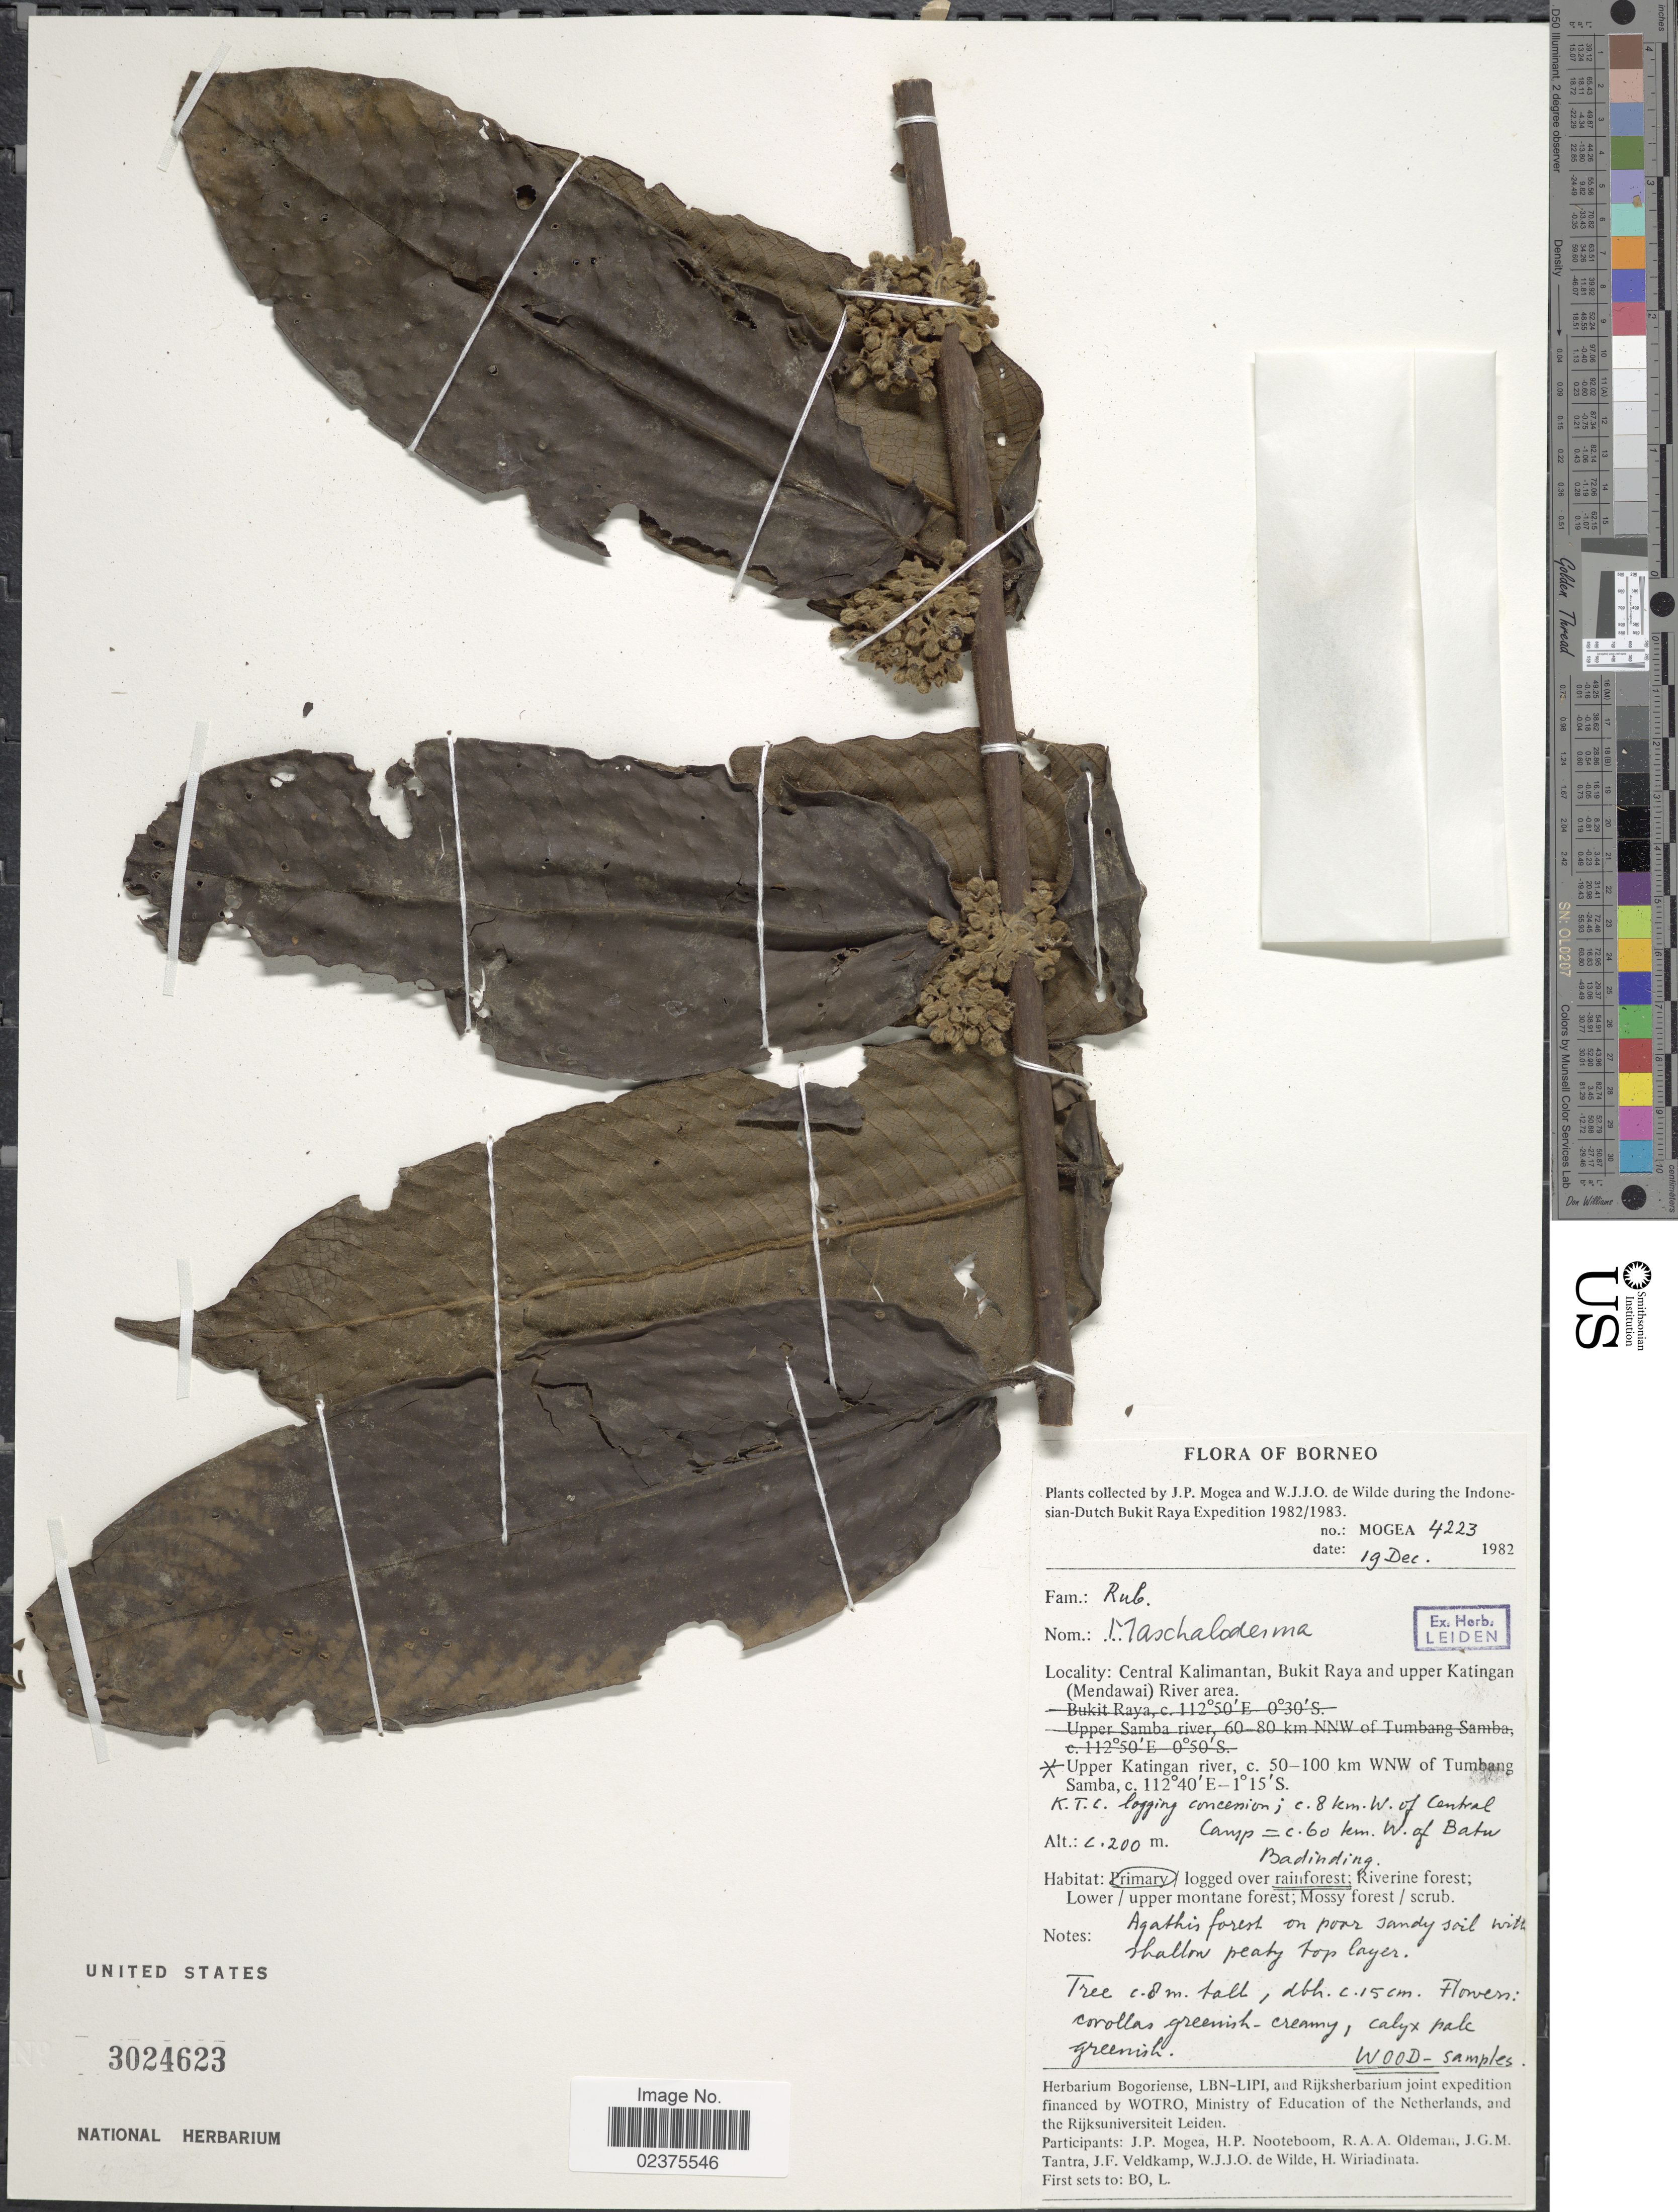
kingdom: Plantae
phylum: Tracheophyta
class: Magnoliopsida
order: Gentianales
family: Rubiaceae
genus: Maschalodesme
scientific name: Maschalodesme sp.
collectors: J. Mogea & W. J. de Wilde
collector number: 4223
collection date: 1982-12-19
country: Indonesia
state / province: Kalimantan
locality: Borneo, Central Kalimantan, Bukit Raya and upper Katingan (Mendawai) River area, Upper Katingan River, 50-100 km WNW of Tumbang Samba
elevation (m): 200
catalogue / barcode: US 3024623